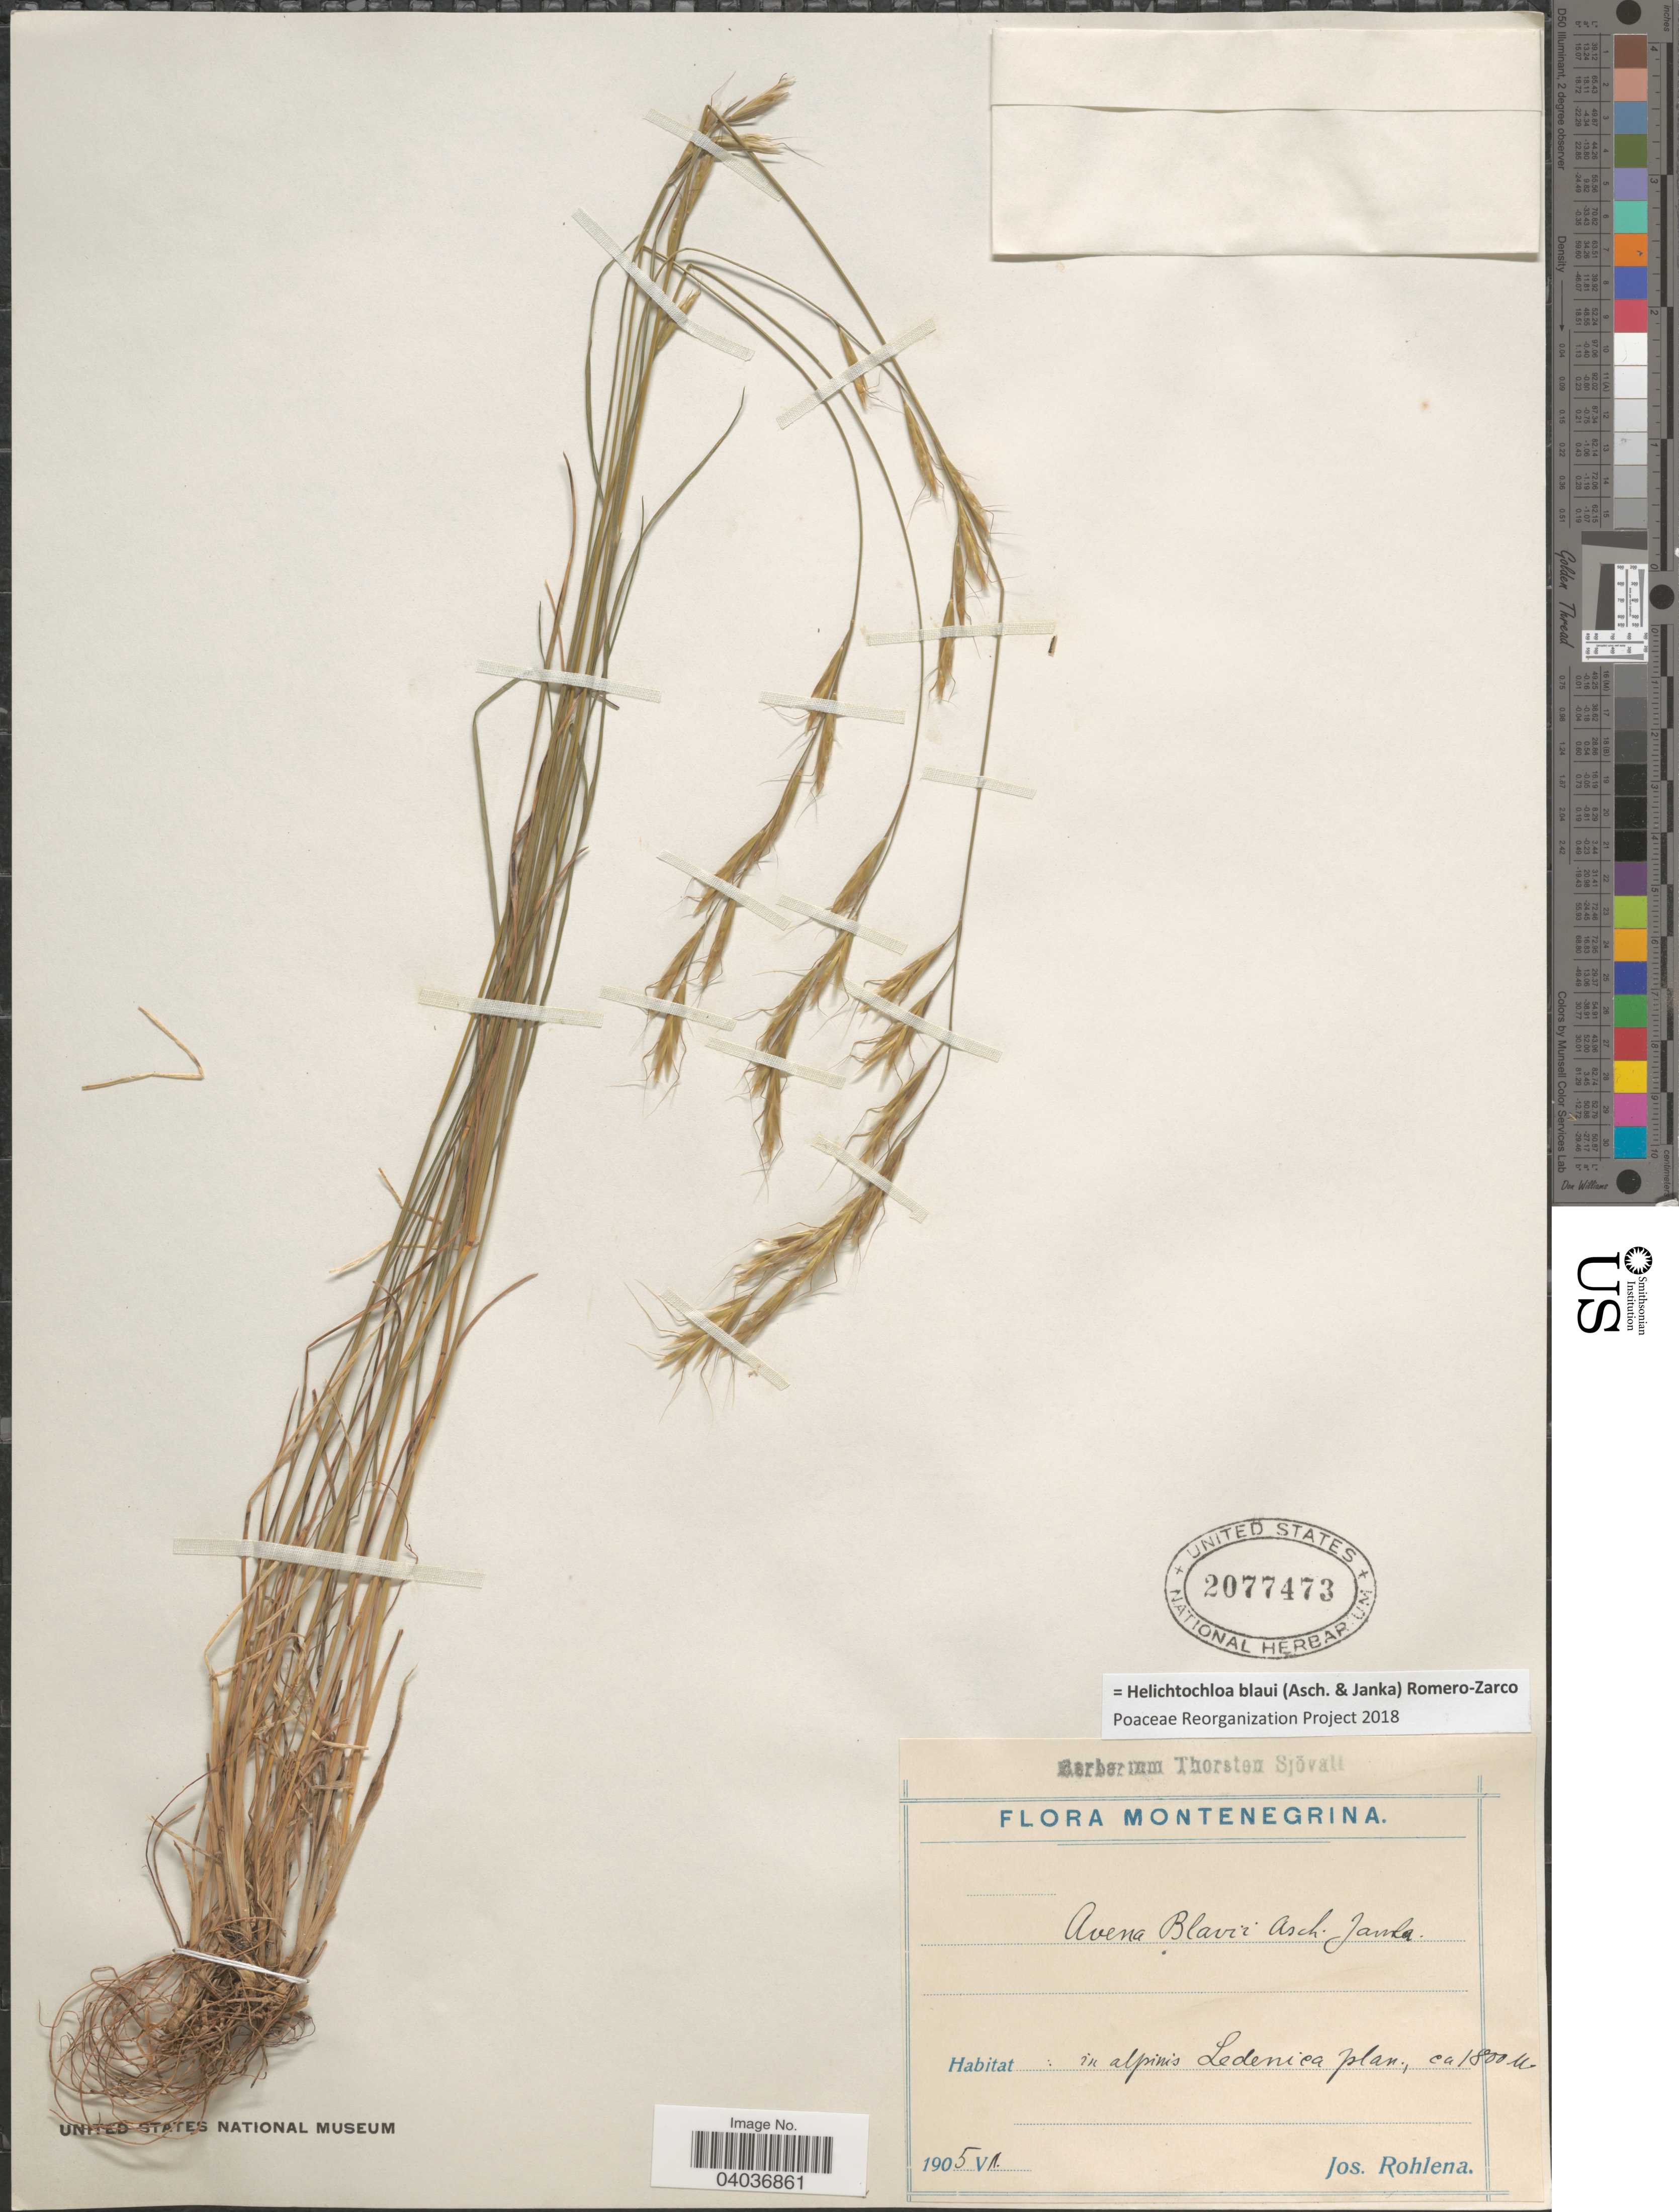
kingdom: Plantae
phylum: Tracheophyta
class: Liliopsida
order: Poales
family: Poaceae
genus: Helictochloa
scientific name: Helictochloa blaui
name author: (Asch. & Janka) Romero-Zarco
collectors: J. Rohlena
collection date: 1905-07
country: Montenegro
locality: Montenegrina. In alpinis Ledenica plan.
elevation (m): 1800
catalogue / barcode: US 2077473